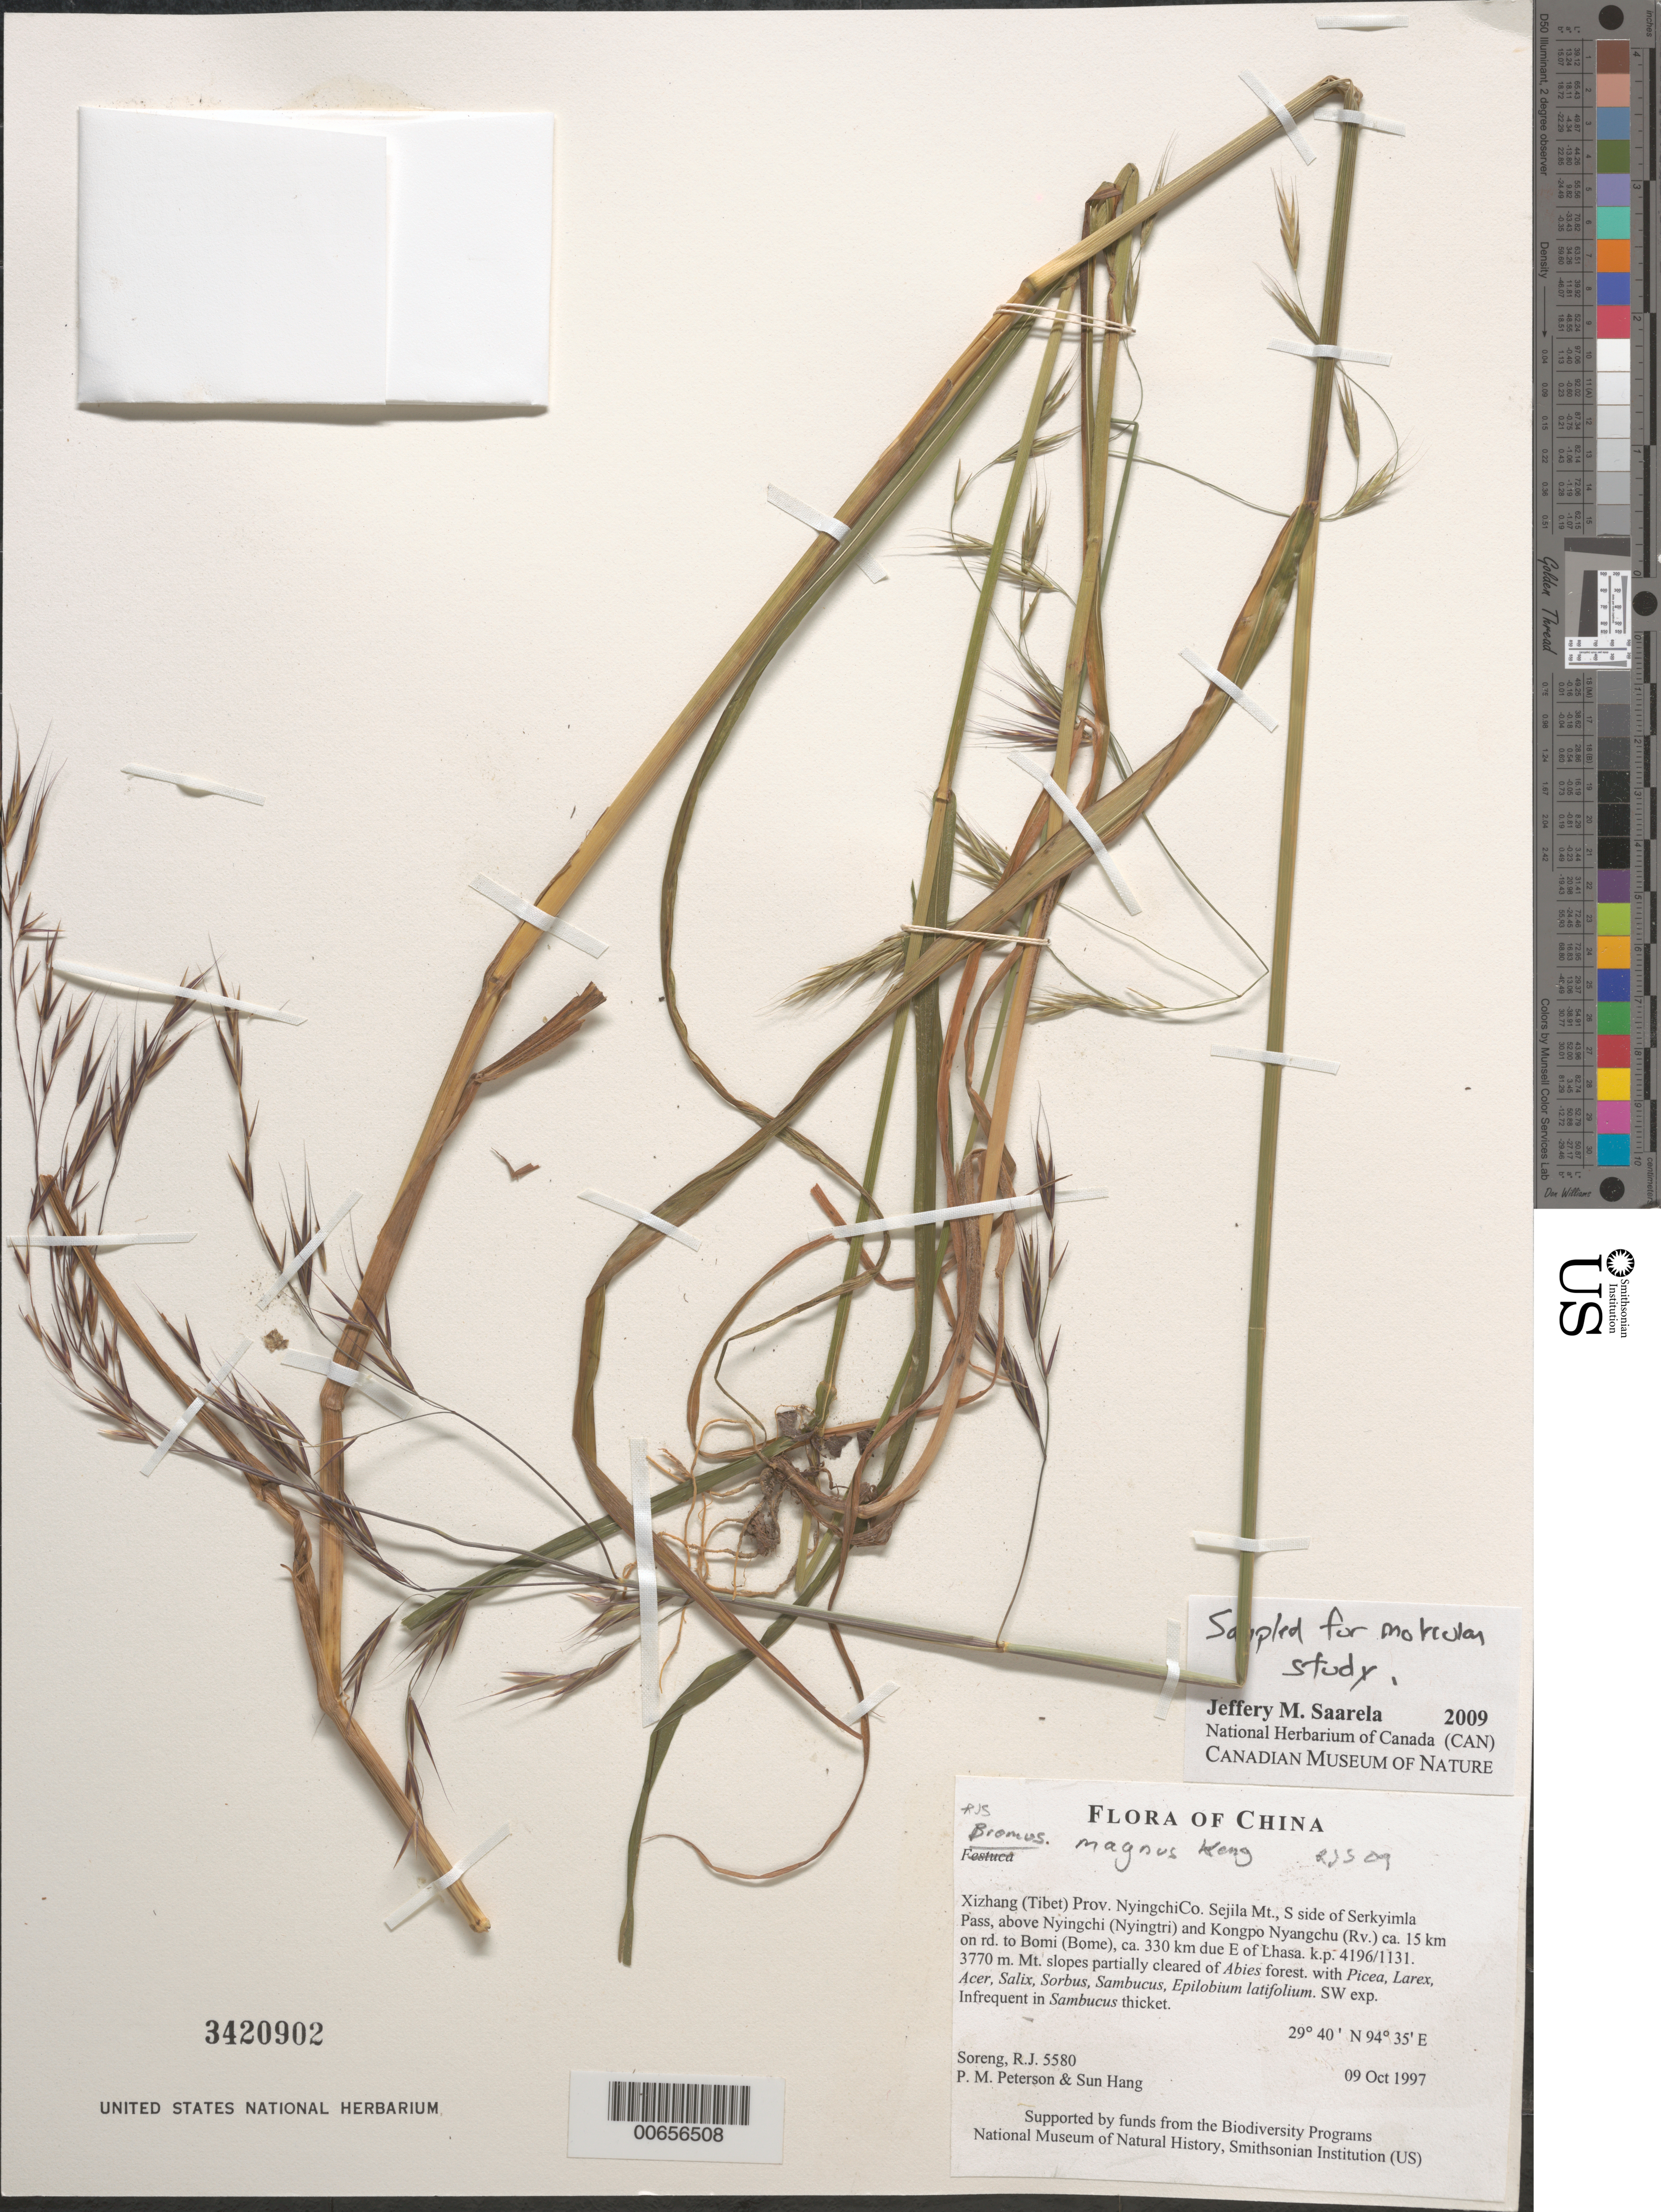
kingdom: Plantae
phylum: Tracheophyta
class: Liliopsida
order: Poales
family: Poaceae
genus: Bromus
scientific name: Bromus magnus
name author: Keng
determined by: Soreng, Robert J., Research Associate (BOT), Smithsonian Institution - National Museum of Natural History (UNITED STATES)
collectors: R. J. Soreng, P. M. Peterson & Sun Hang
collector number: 5580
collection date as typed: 09 Oct 1997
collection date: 1997-10-09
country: China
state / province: Xizang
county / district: Nyingchi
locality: Sejila Mt., S side of Serkyimla Pass, above Nyingchi (Nyingtri) and Kongpo Nyangchu (Rv.) ca. 15 km on rd. to Bomi (Bome), ca. 330 km due E of Lhasa. k.p. 4196/1131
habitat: Mt. slopes partially cleared of Abies forest. with Picea, Larex, Acer, Salix, Sorbus, Sambucus, Epilobium latifolium. SW exp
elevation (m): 3770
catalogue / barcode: US 3420902